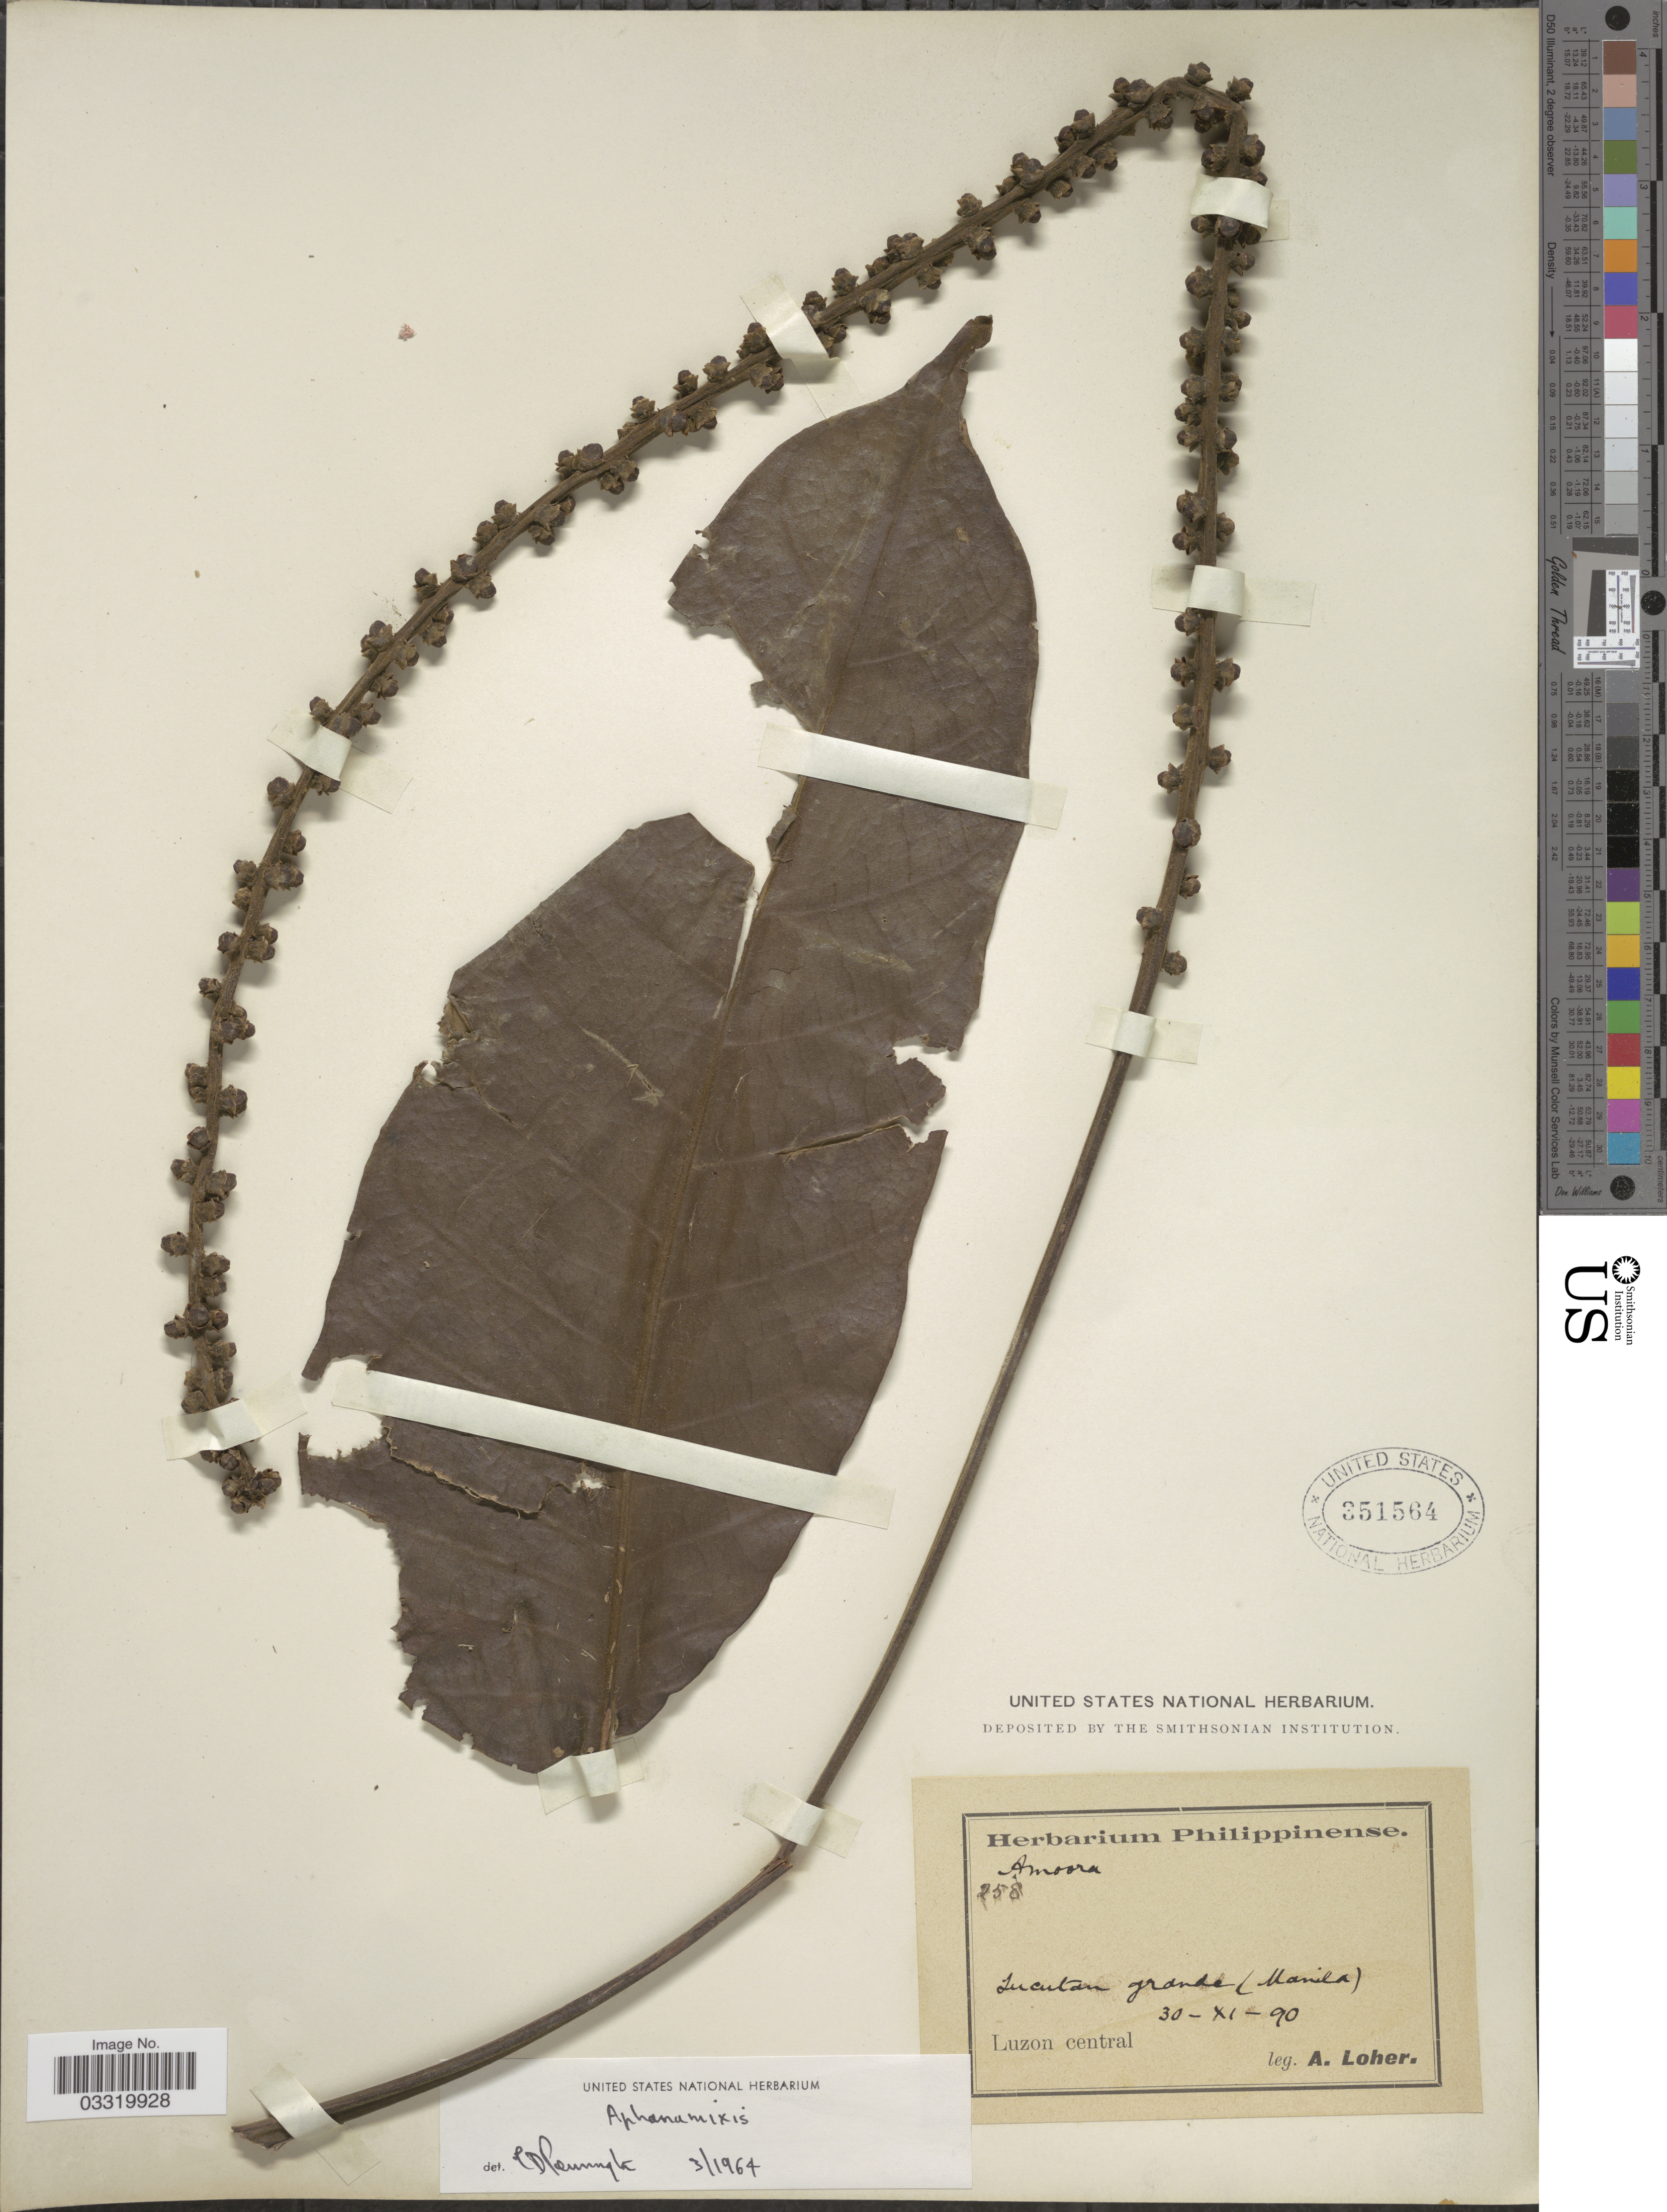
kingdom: Plantae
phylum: Tracheophyta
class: Magnoliopsida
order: Sapindales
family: Meliaceae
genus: Aphanamixis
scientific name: Aphanamixis polystachya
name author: (Wall.) R. Parker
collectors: A. Loher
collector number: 258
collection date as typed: Transcribed d/m/y: 30/11/90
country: Philippines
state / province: Central Luzon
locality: Lucutan grande (Manila), Luzon central.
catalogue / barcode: US 351564